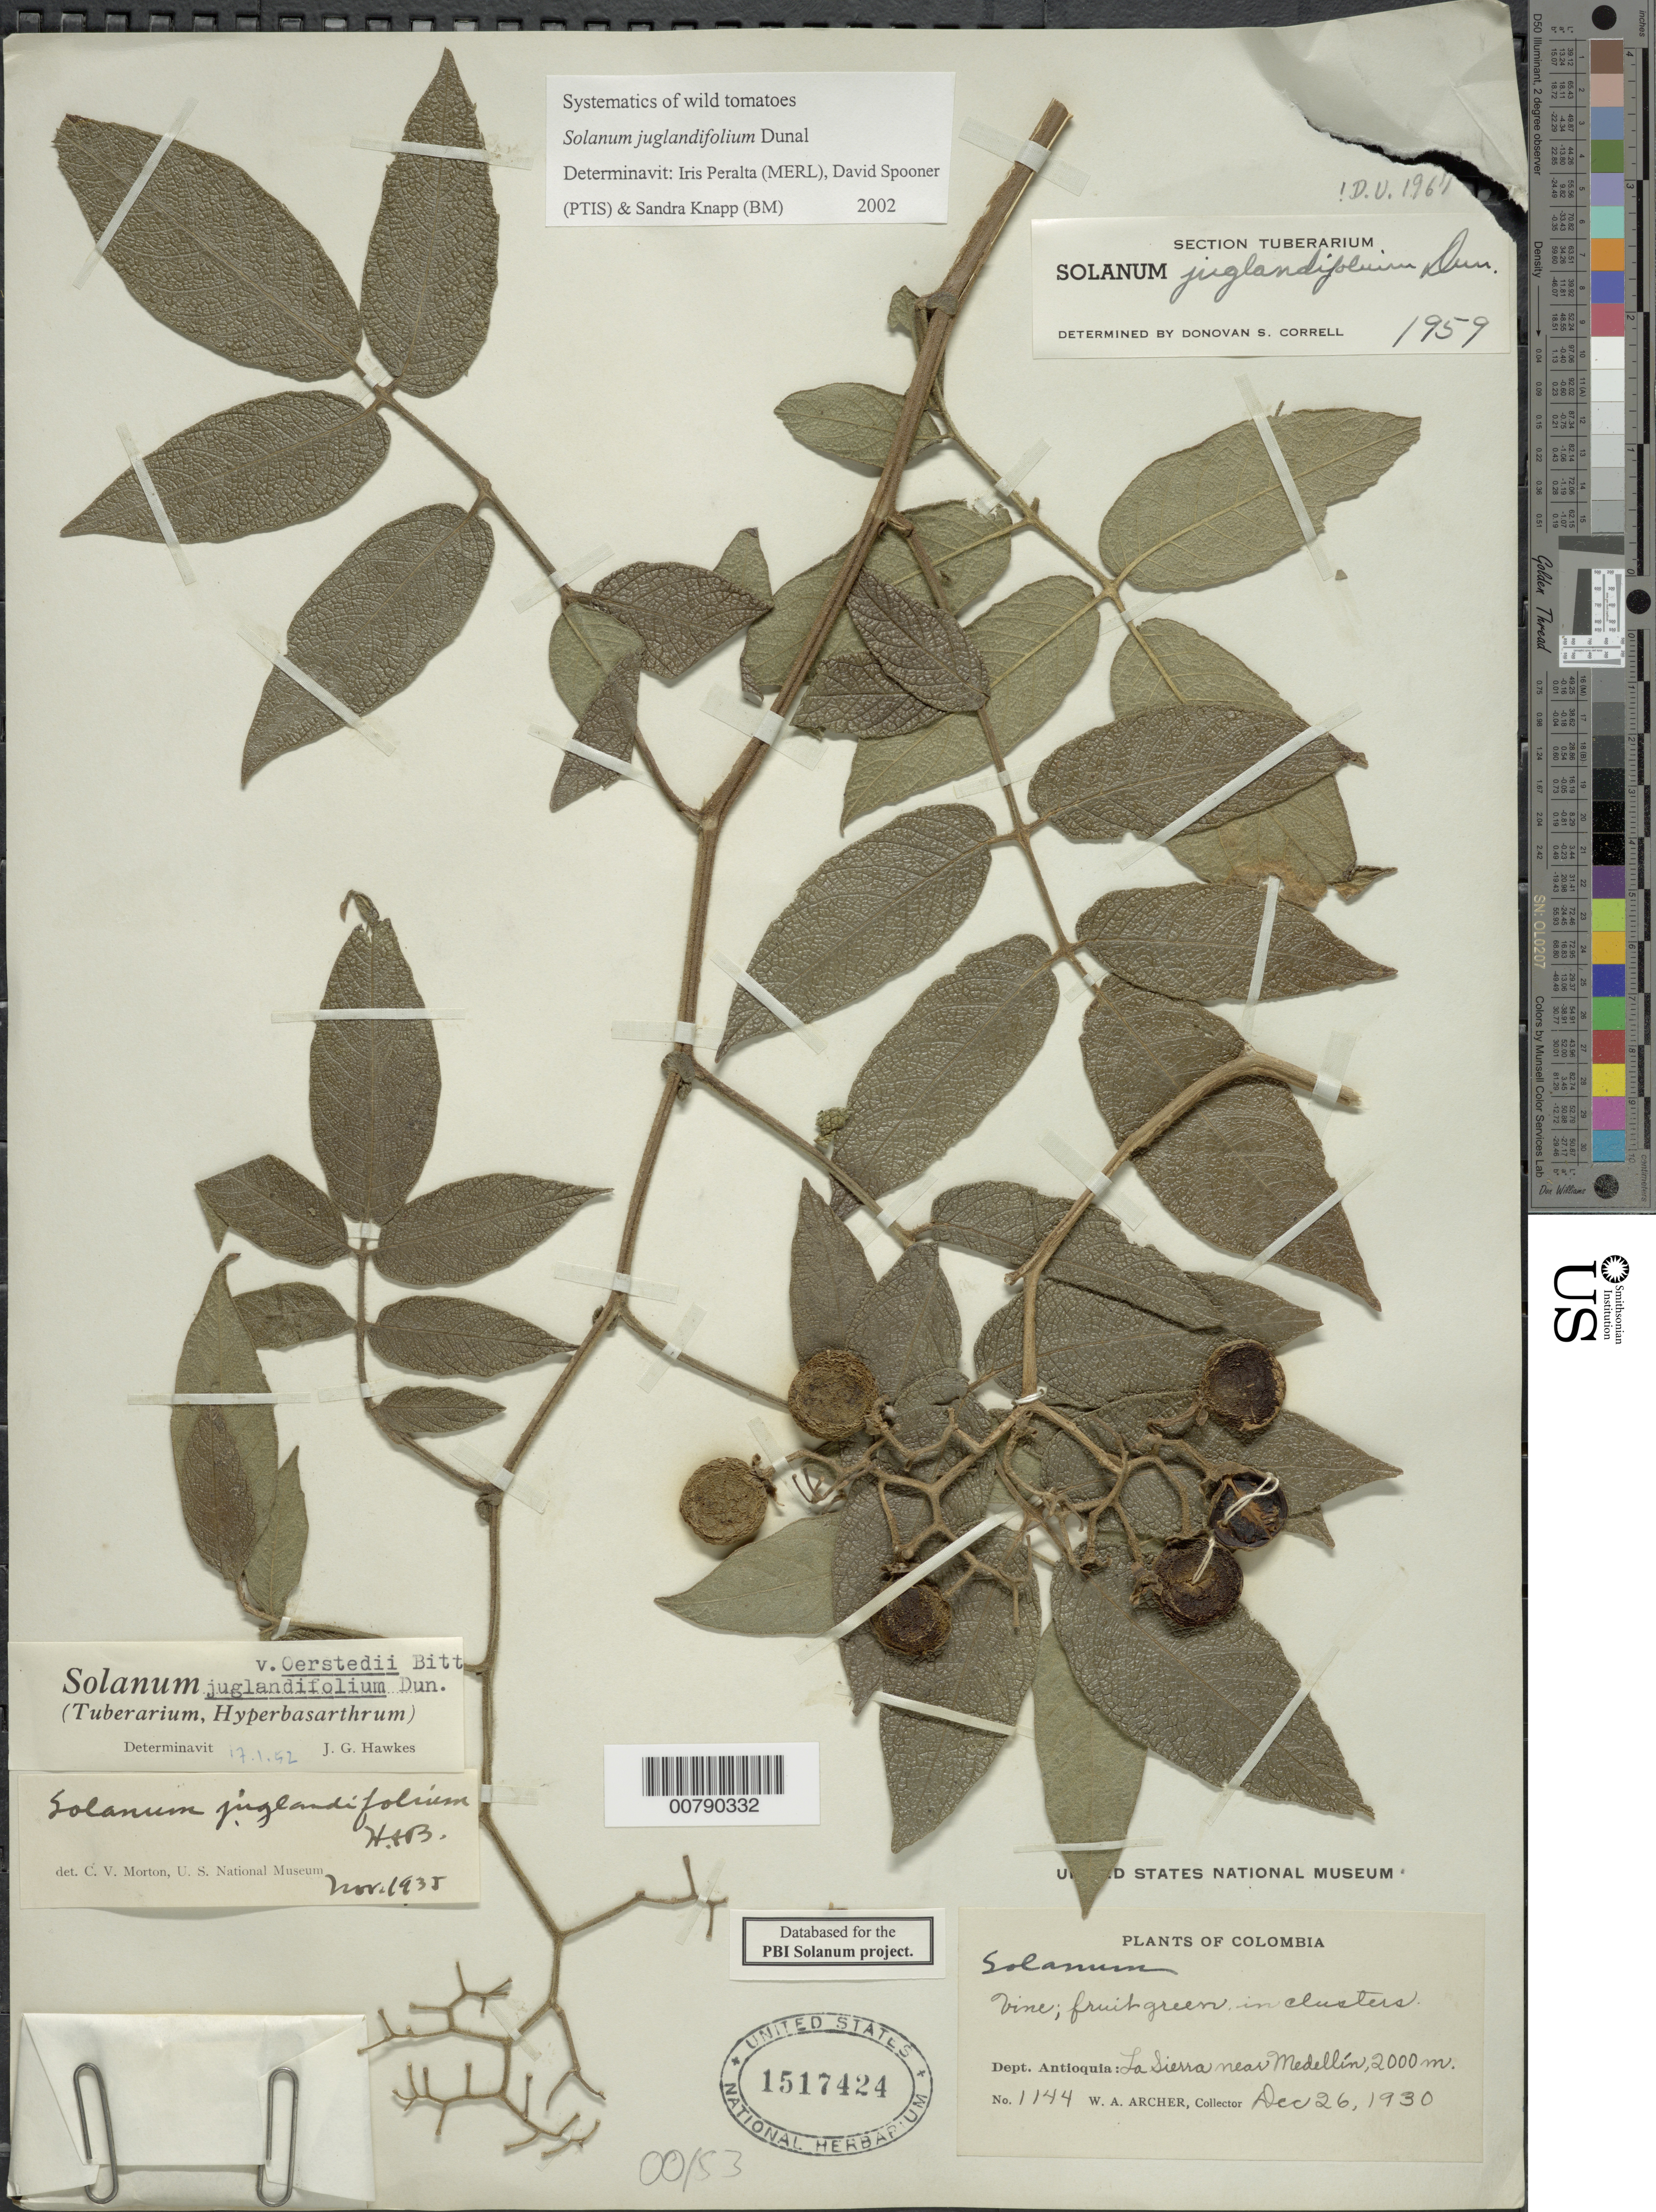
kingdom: Plantae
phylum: Tracheophyta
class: Magnoliopsida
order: Solanales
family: Solanaceae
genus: Solanum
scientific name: Solanum juglandifolium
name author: Dunal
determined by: Peralta, Iris E.; Knapp, S. D.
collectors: A. W. Archer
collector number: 1144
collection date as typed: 26 Dec 1930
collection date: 1930-12-26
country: Colombia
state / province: Antioquia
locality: La Sierra near Medellin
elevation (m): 2000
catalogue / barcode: US 1517424